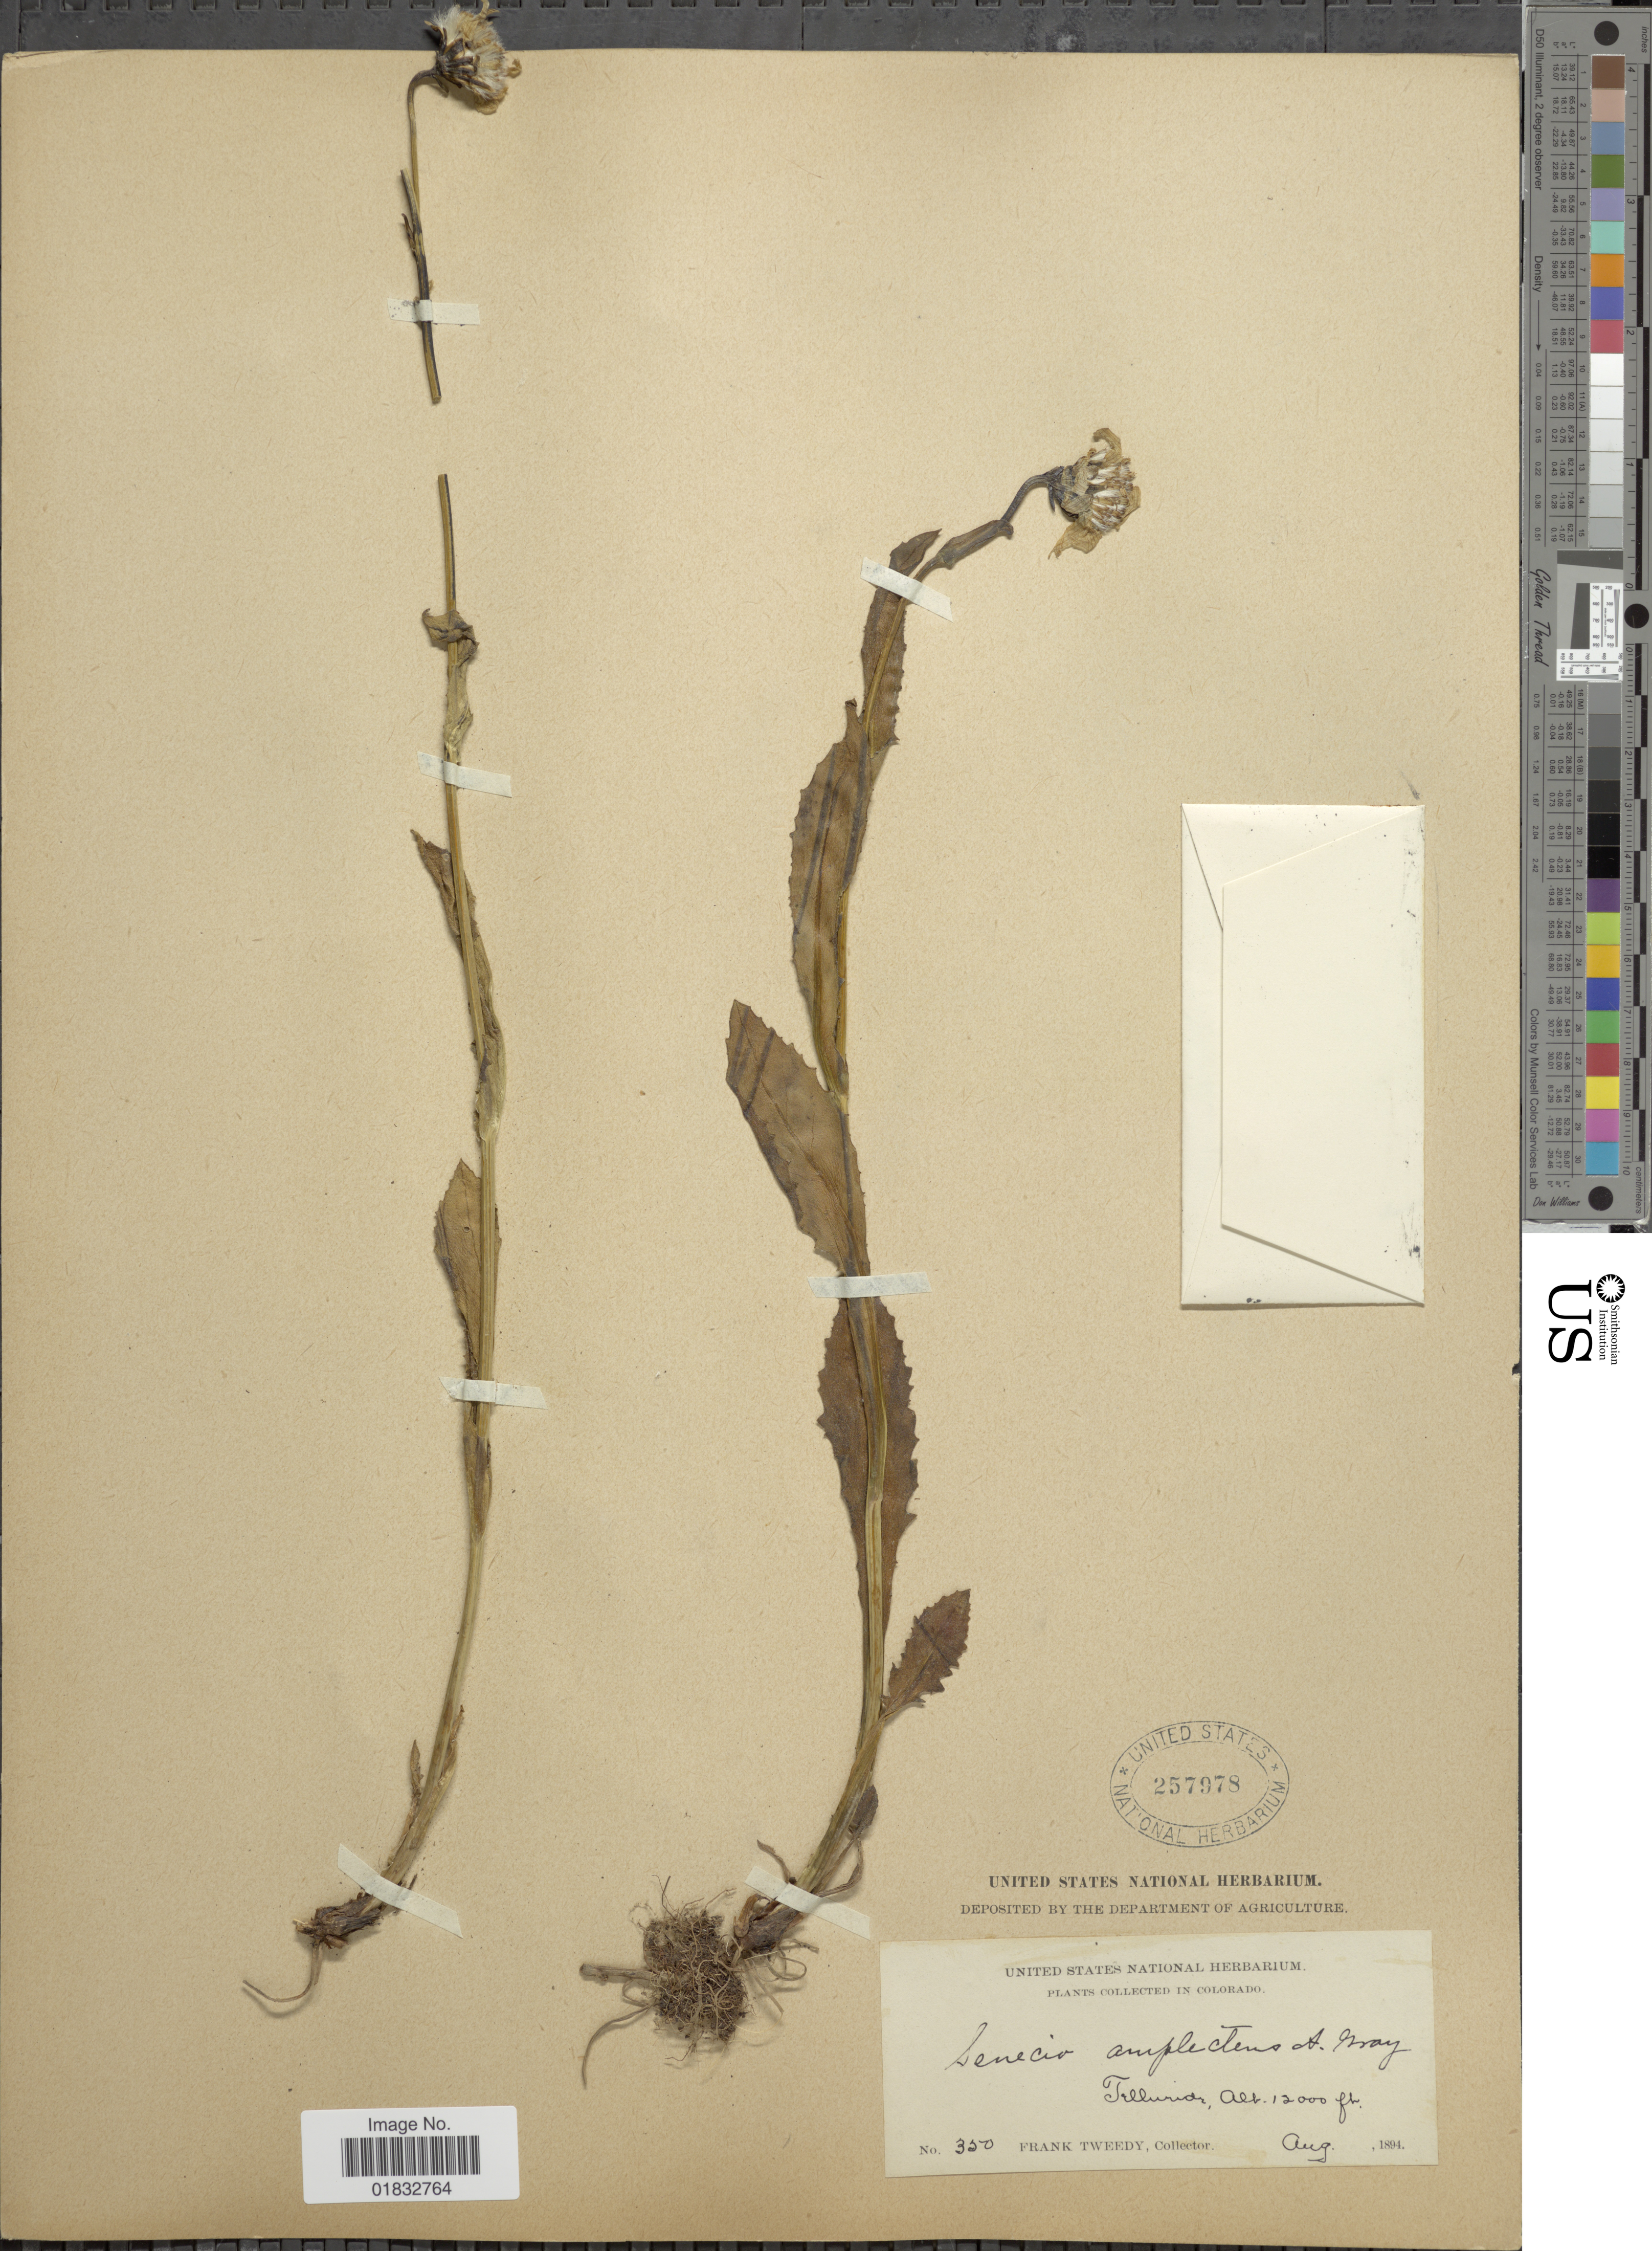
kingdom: Plantae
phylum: Tracheophyta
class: Magnoliopsida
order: Asterales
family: Asteraceae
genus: Senecio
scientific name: Senecio amplectens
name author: A. Gray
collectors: F. Tweedy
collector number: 350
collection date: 1894-08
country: United States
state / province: Colorado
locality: Telluvide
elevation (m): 3658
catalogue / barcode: US 257978